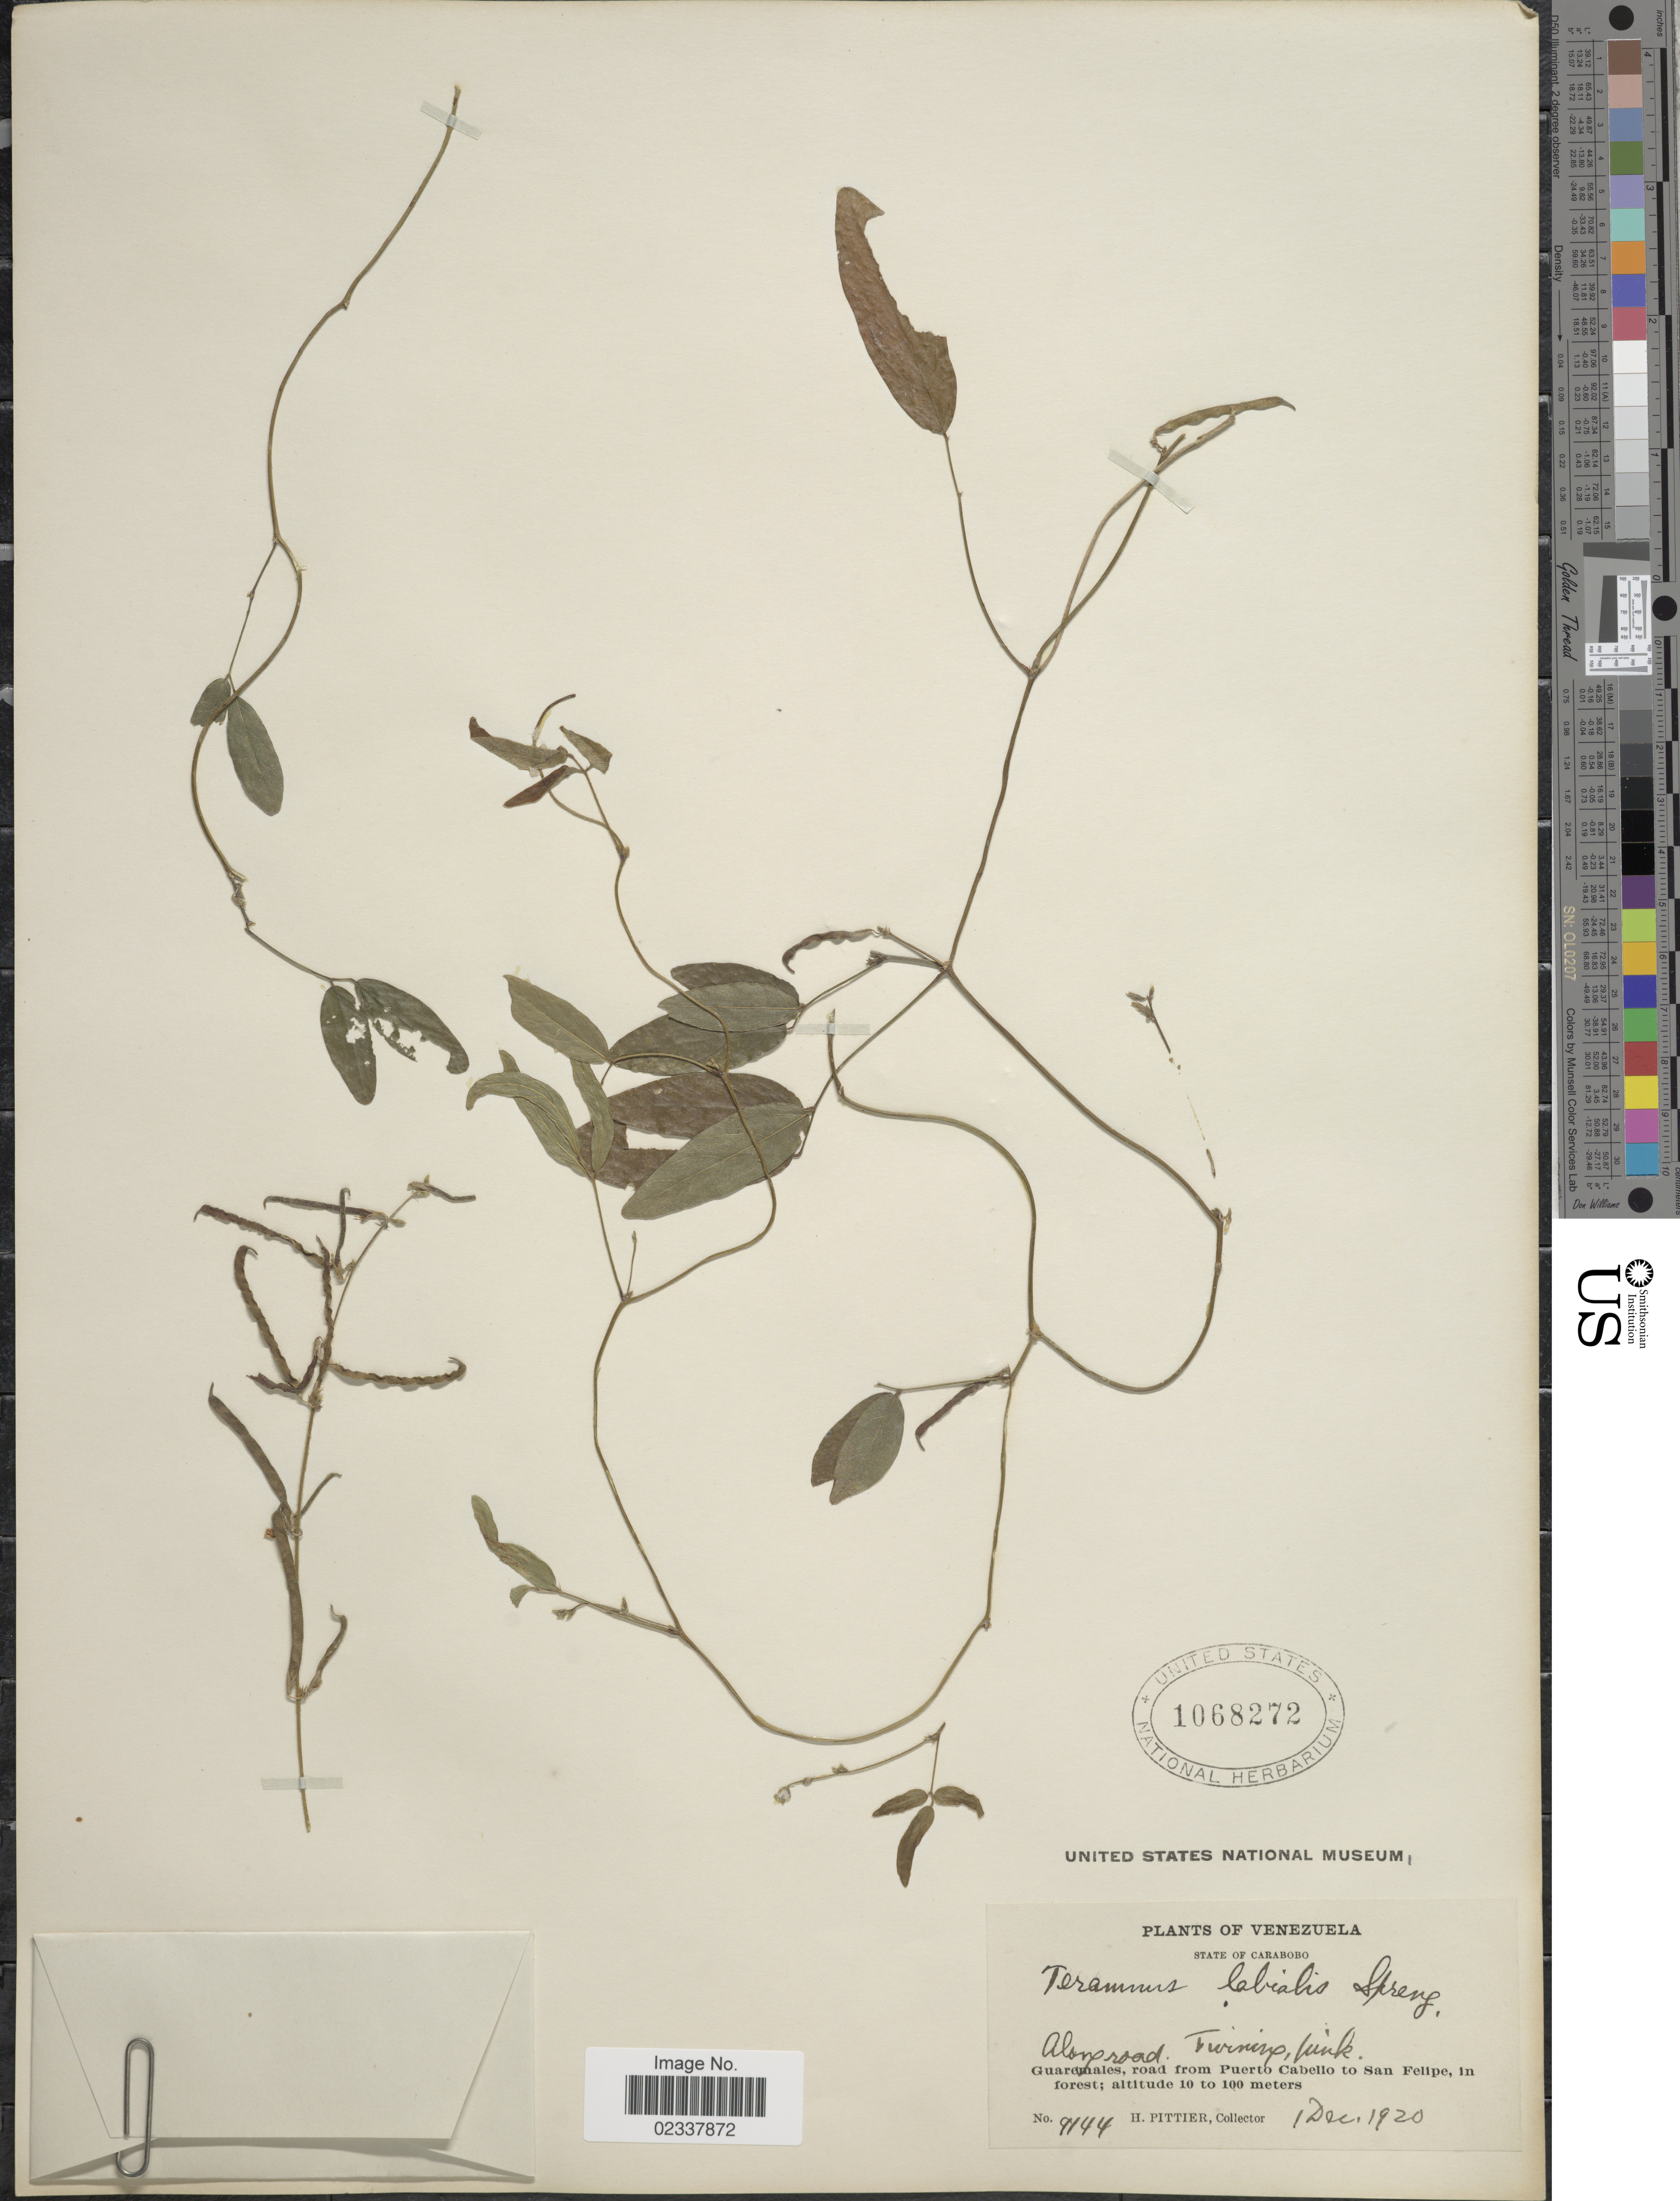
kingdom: Plantae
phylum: Tracheophyta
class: Magnoliopsida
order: Fabales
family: Fabaceae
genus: Teramnus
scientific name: Teramnus volubilis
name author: Sw.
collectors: H. F. Pittier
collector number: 9144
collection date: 1920-12-01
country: Venezuela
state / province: Carabobo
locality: Guaremales, road from Puerto Cabello to San Felipe, in forest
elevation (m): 10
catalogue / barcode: US 1068272